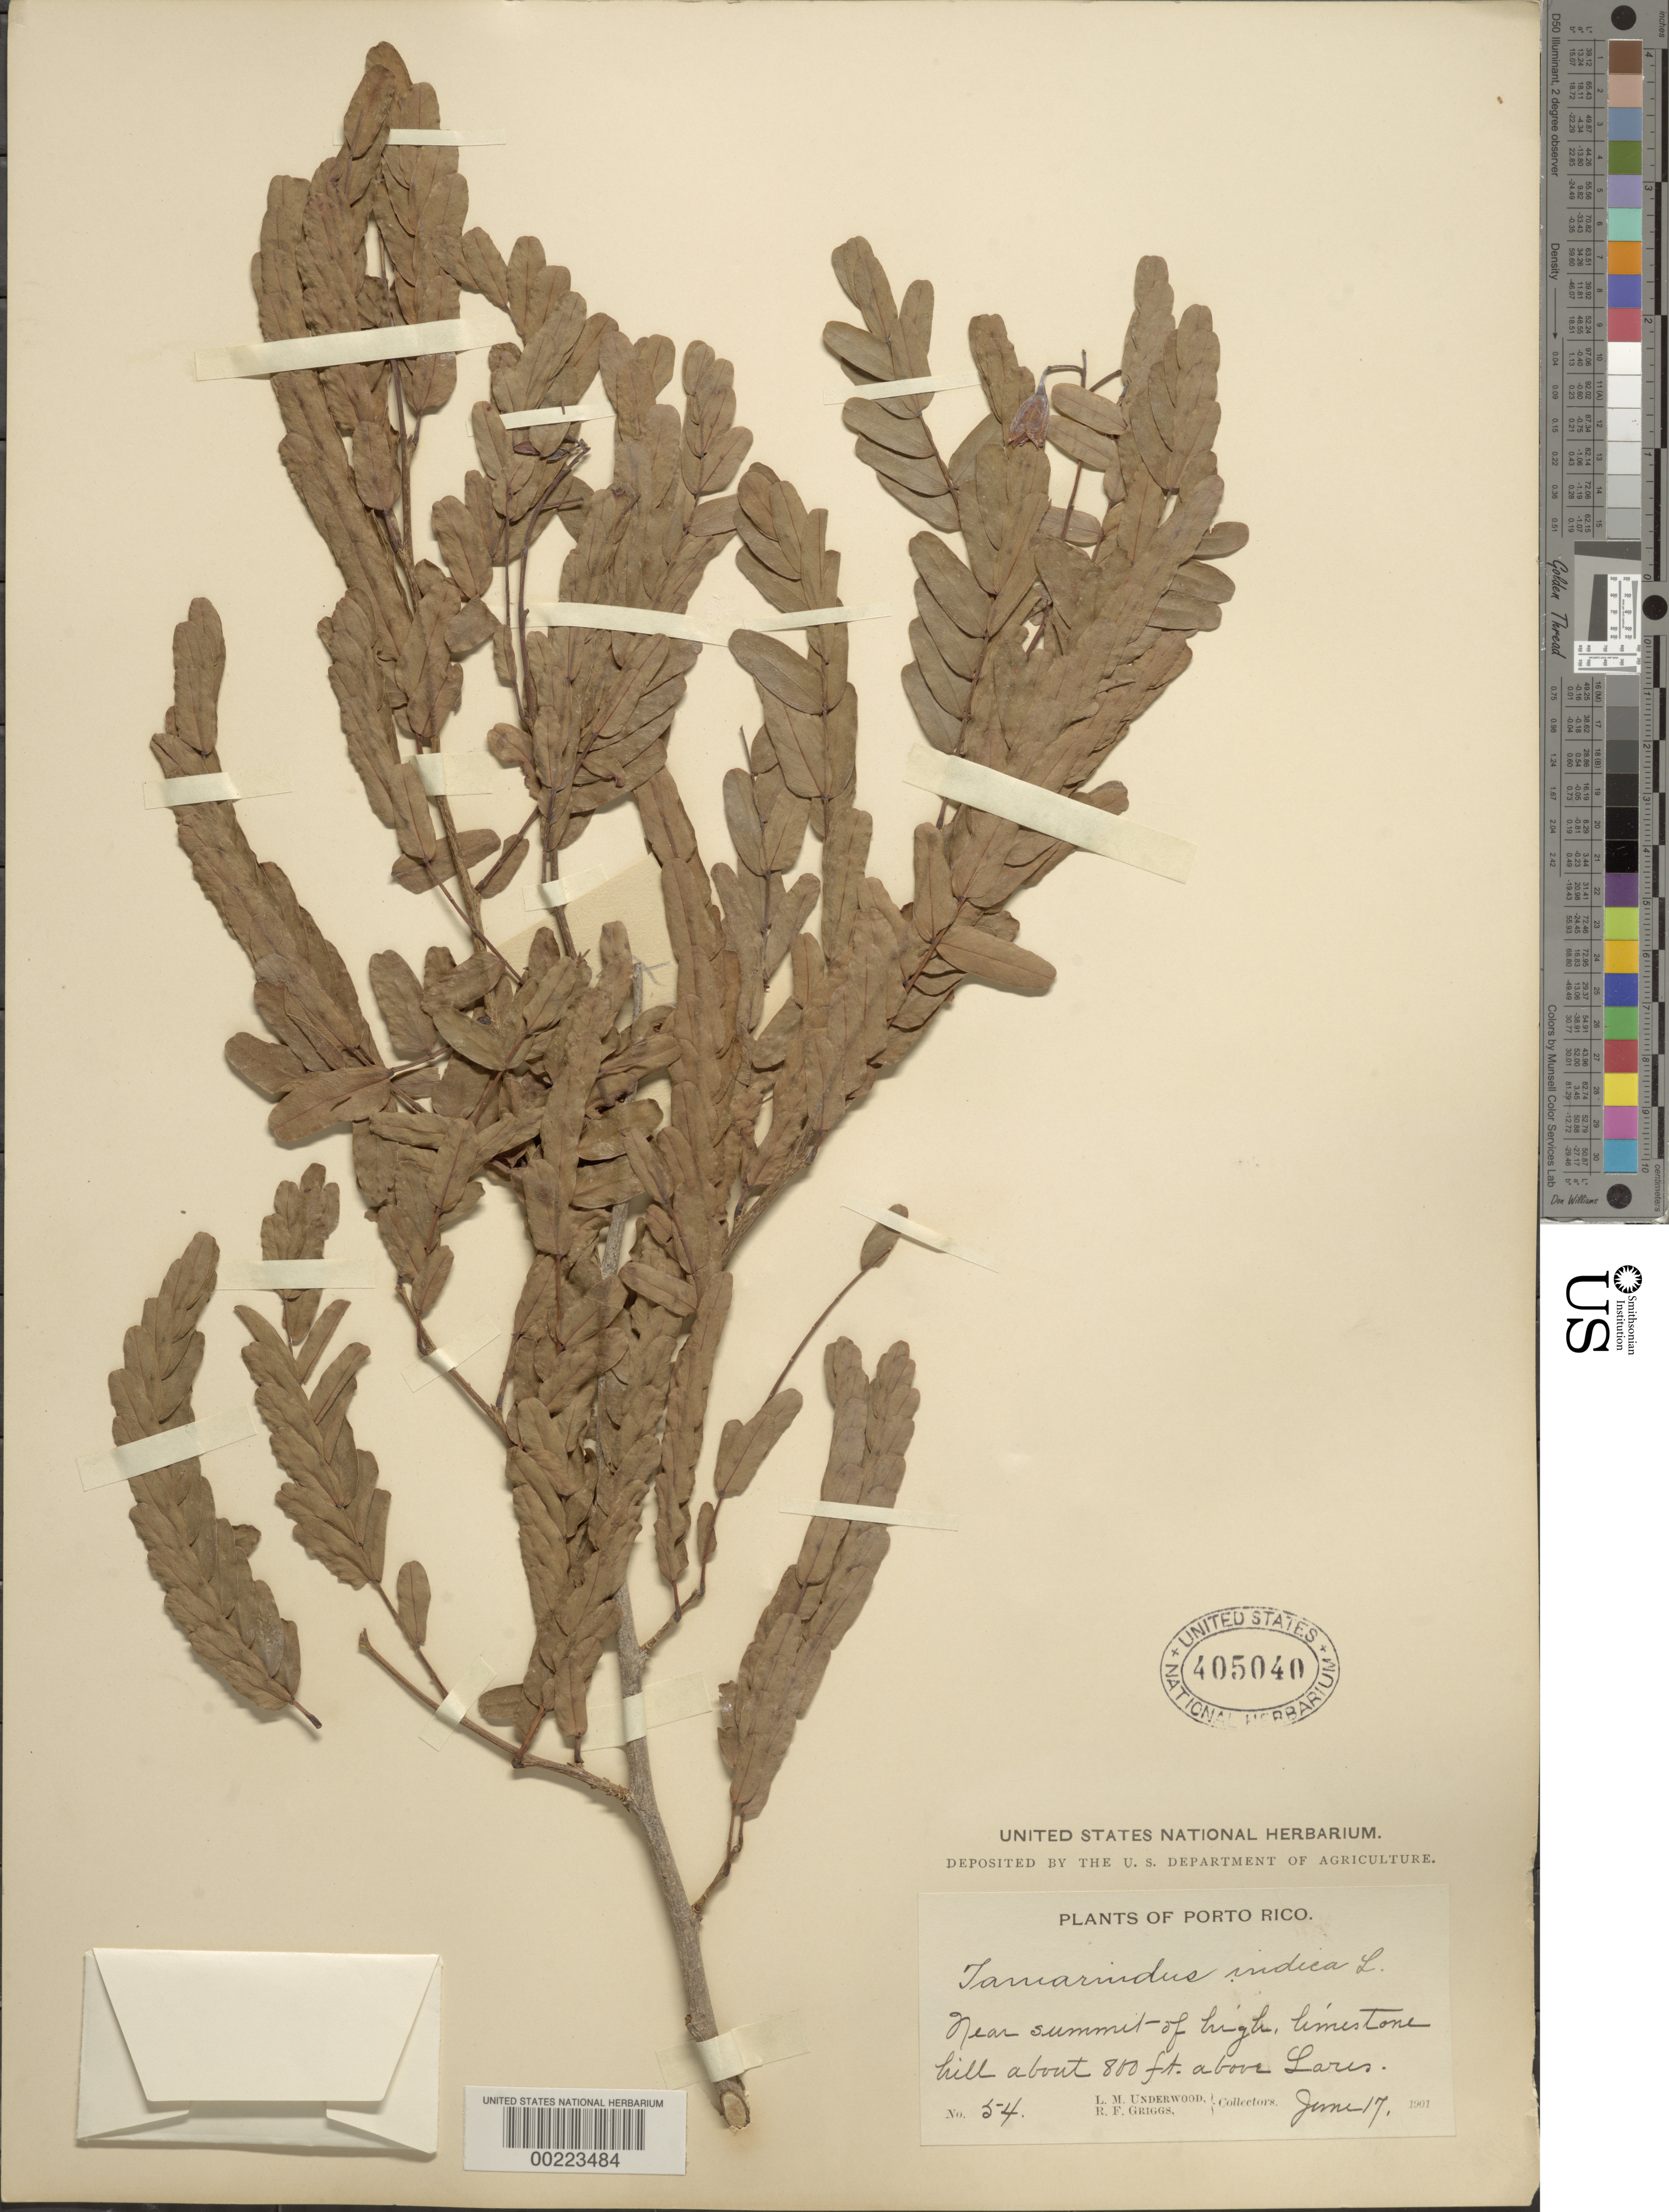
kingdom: Plantae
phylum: Tracheophyta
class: Magnoliopsida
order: Fabales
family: Fabaceae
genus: Tamarindus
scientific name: Tamarindus indica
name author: L.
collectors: L. M. Underwood & R. F. Griggs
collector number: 54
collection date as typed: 17 Jun 1901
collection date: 1901-06-17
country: Puerto Rico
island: Greater Antilles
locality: Lares, above; near summit of hill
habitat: Limestone hill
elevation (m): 244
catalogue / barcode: US 405040